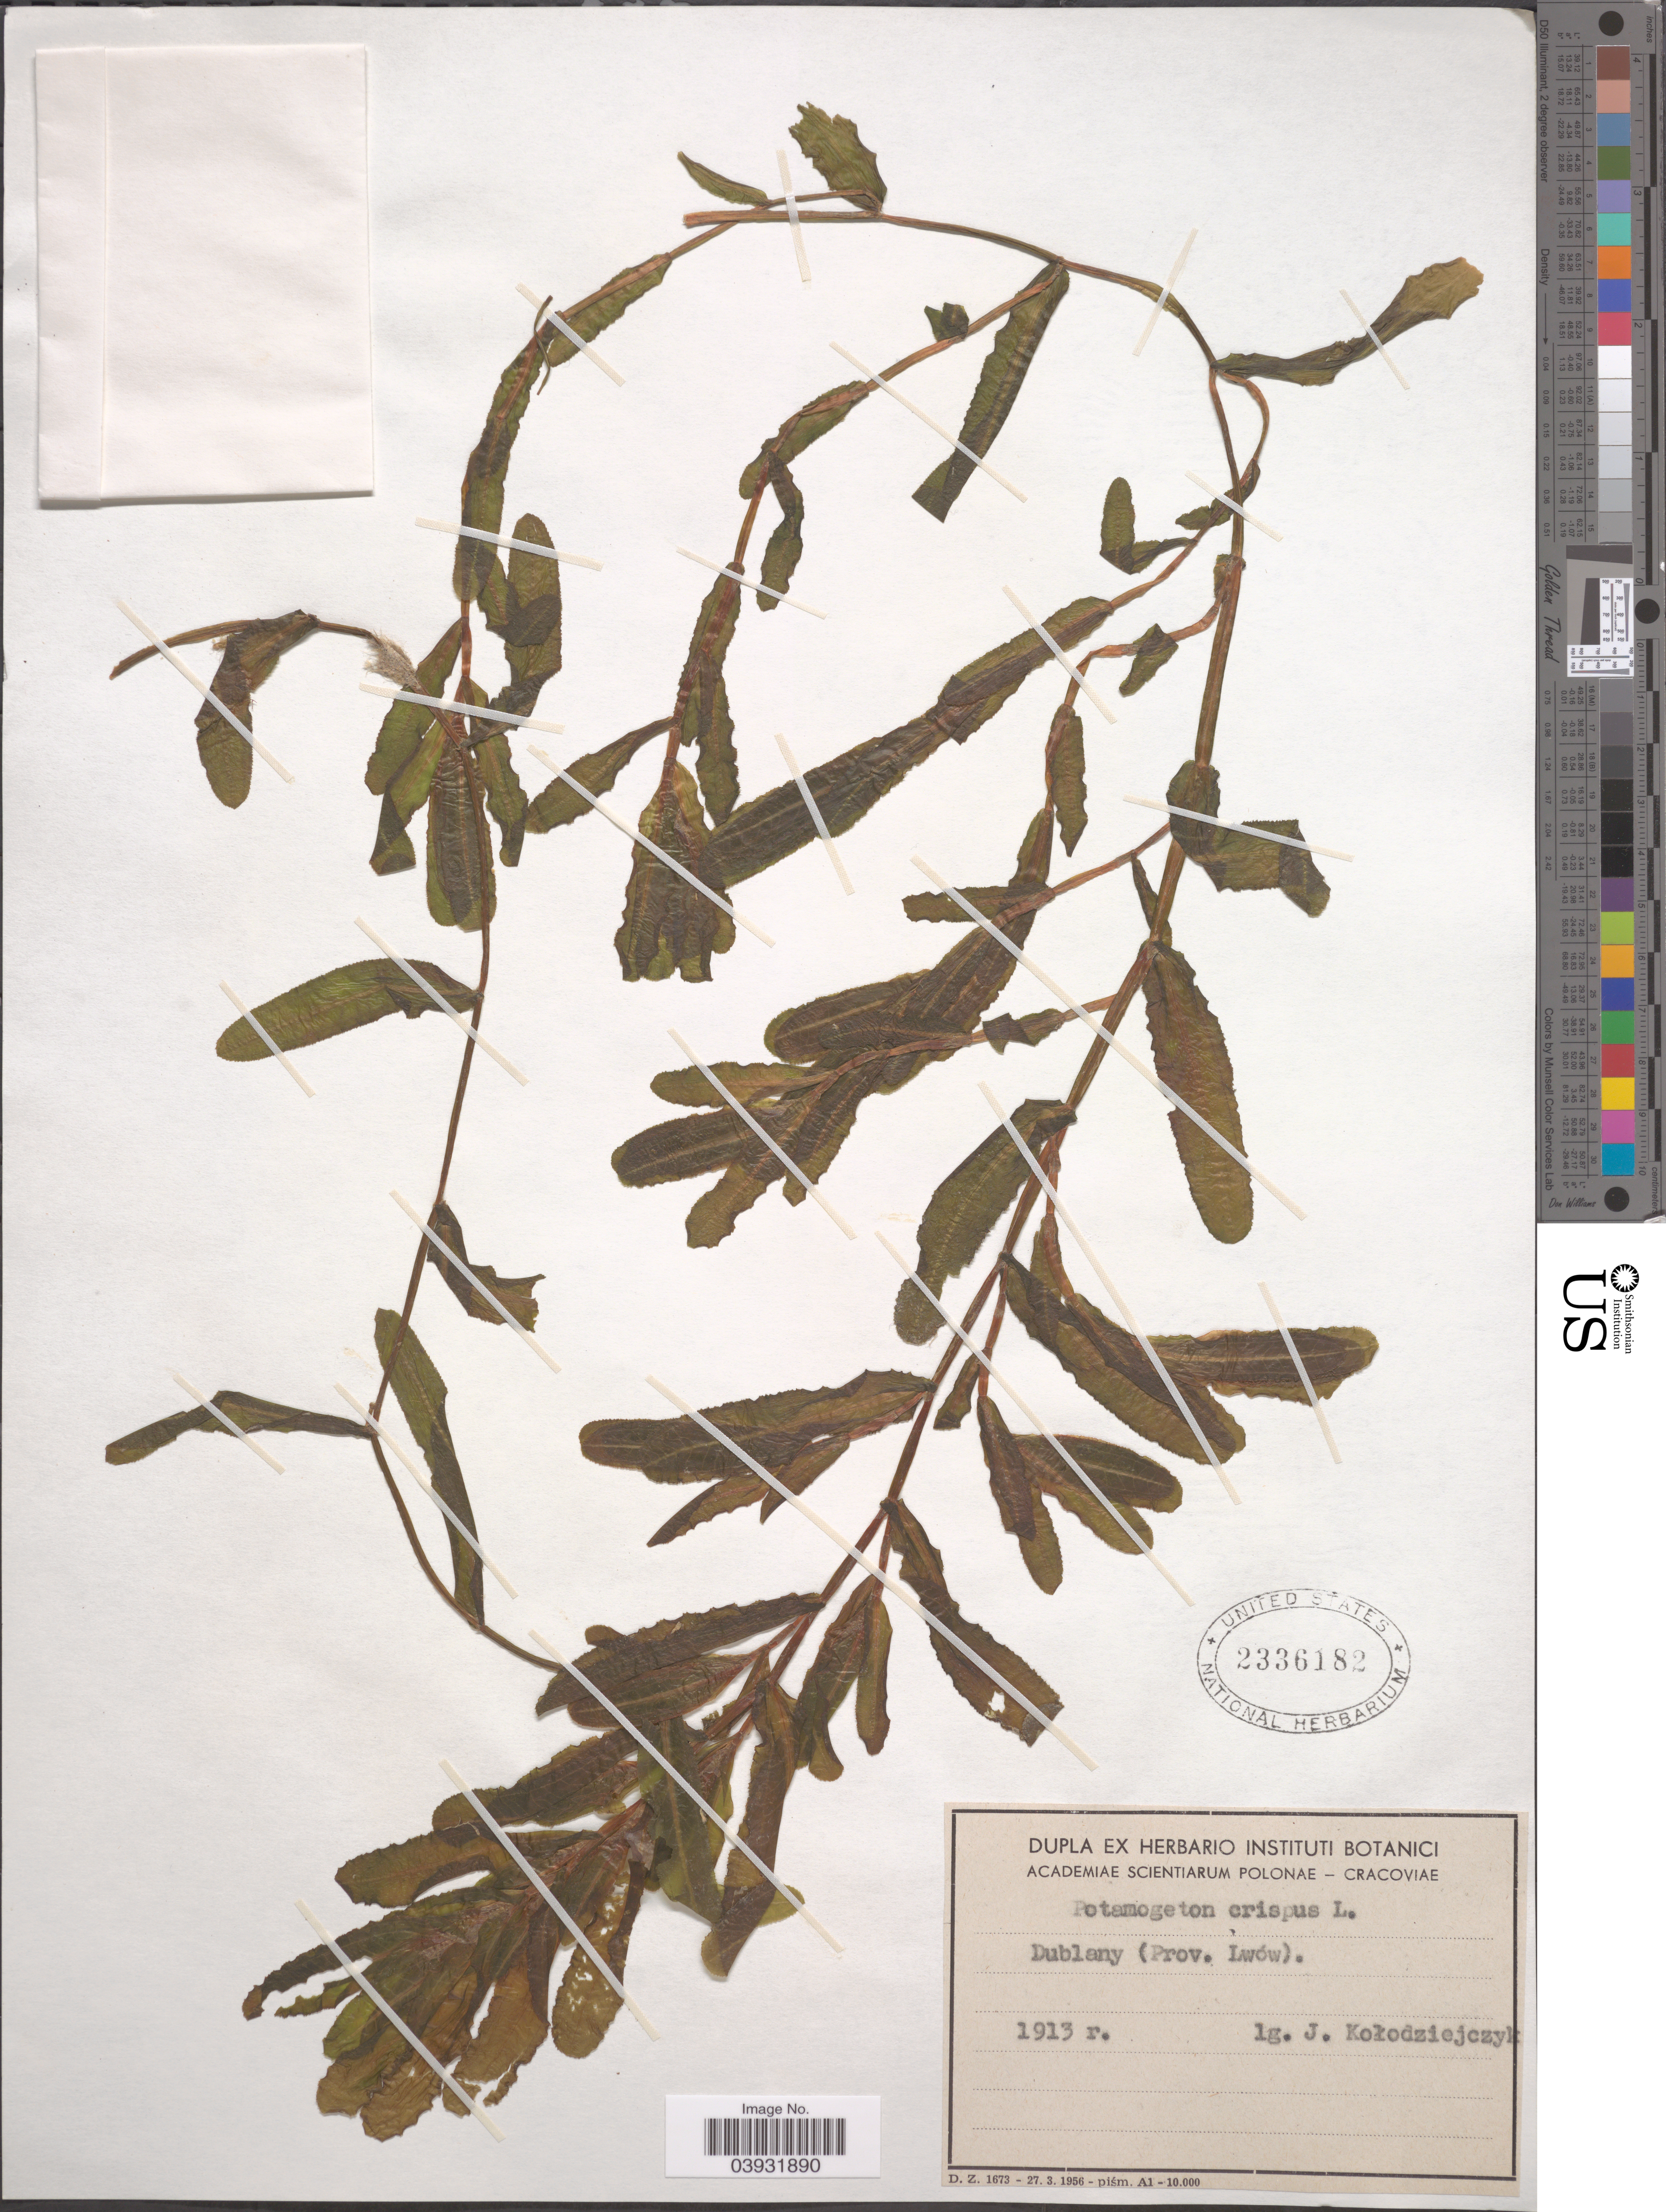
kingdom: Plantae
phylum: Tracheophyta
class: Liliopsida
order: Alismatales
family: Potamogetonaceae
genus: Potamogeton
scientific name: Potamogeton crispus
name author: L.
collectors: J. Kolodziejczyk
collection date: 1913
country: Ukraine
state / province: L'viv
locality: Dublany (Prov. Lwów).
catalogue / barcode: US 2336182